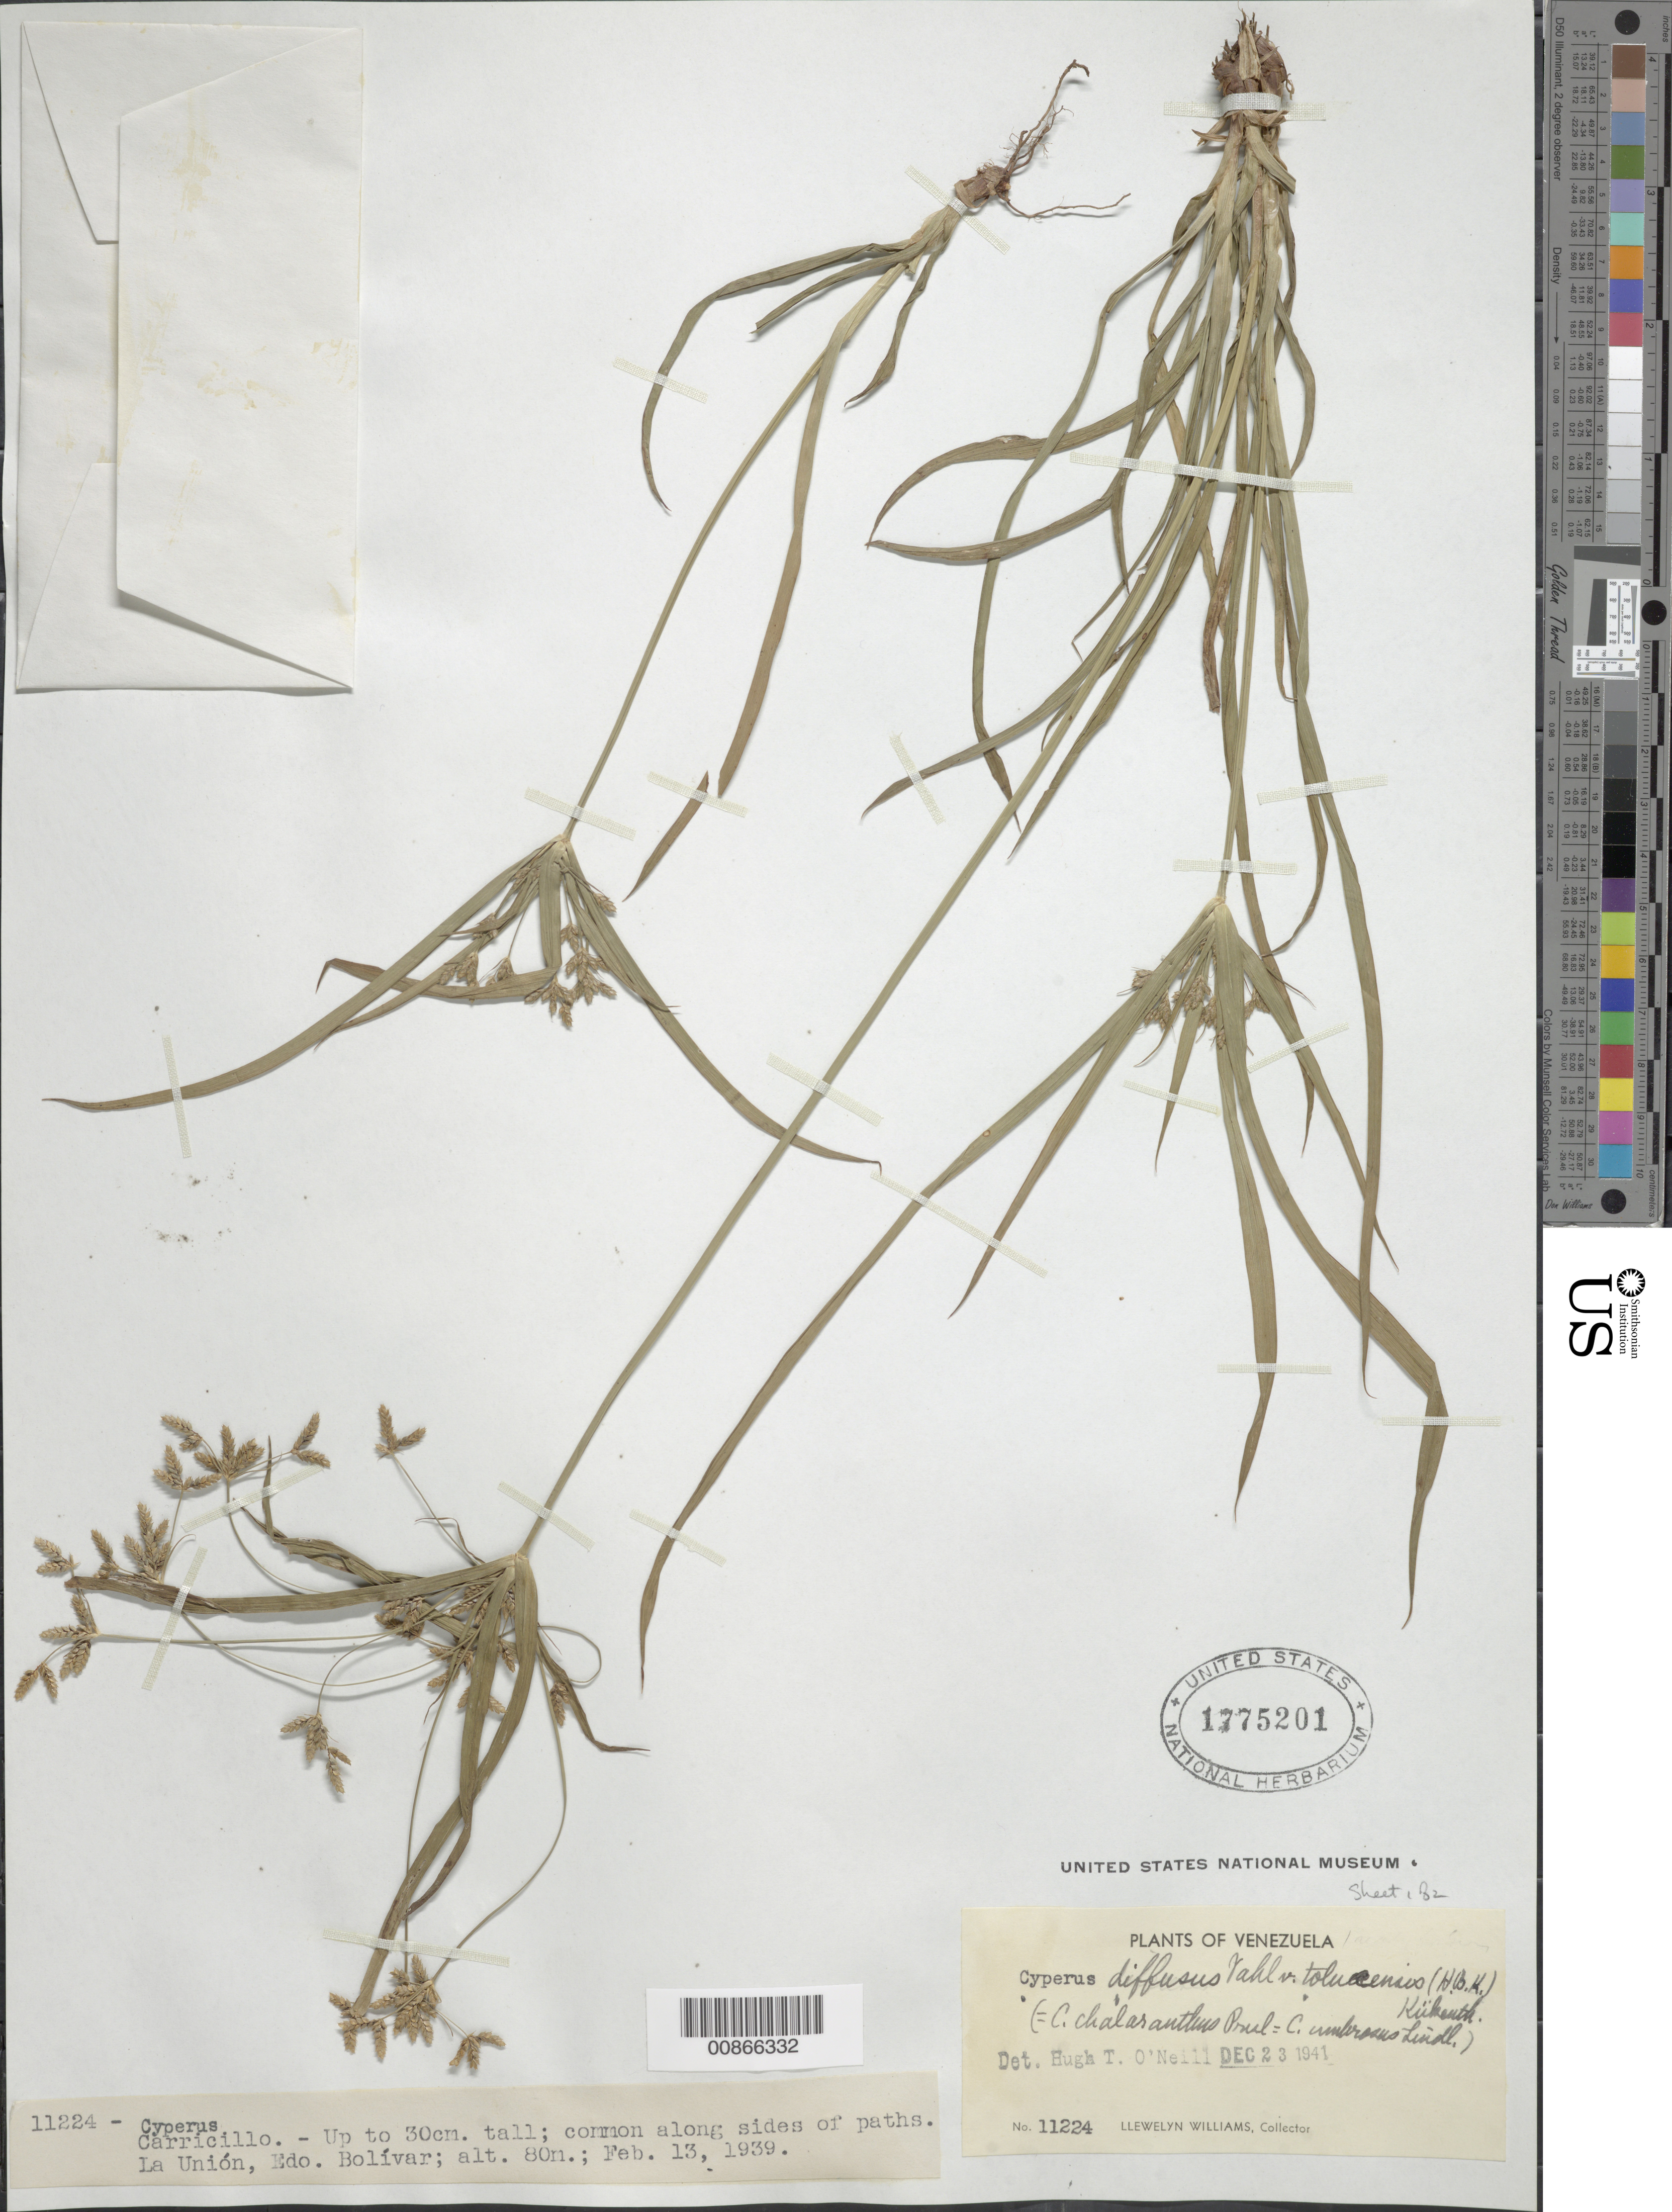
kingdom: Plantae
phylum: Tracheophyta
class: Liliopsida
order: Poales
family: Cyperaceae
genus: Cyperus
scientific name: Cyperus laxus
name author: Lam.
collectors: Ll. Williams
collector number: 11224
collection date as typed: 13-Feb-39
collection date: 1939-02-13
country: Venezuela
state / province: Bolívar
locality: La Unión, Medio Caura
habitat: Along path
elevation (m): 80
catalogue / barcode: US 1775201